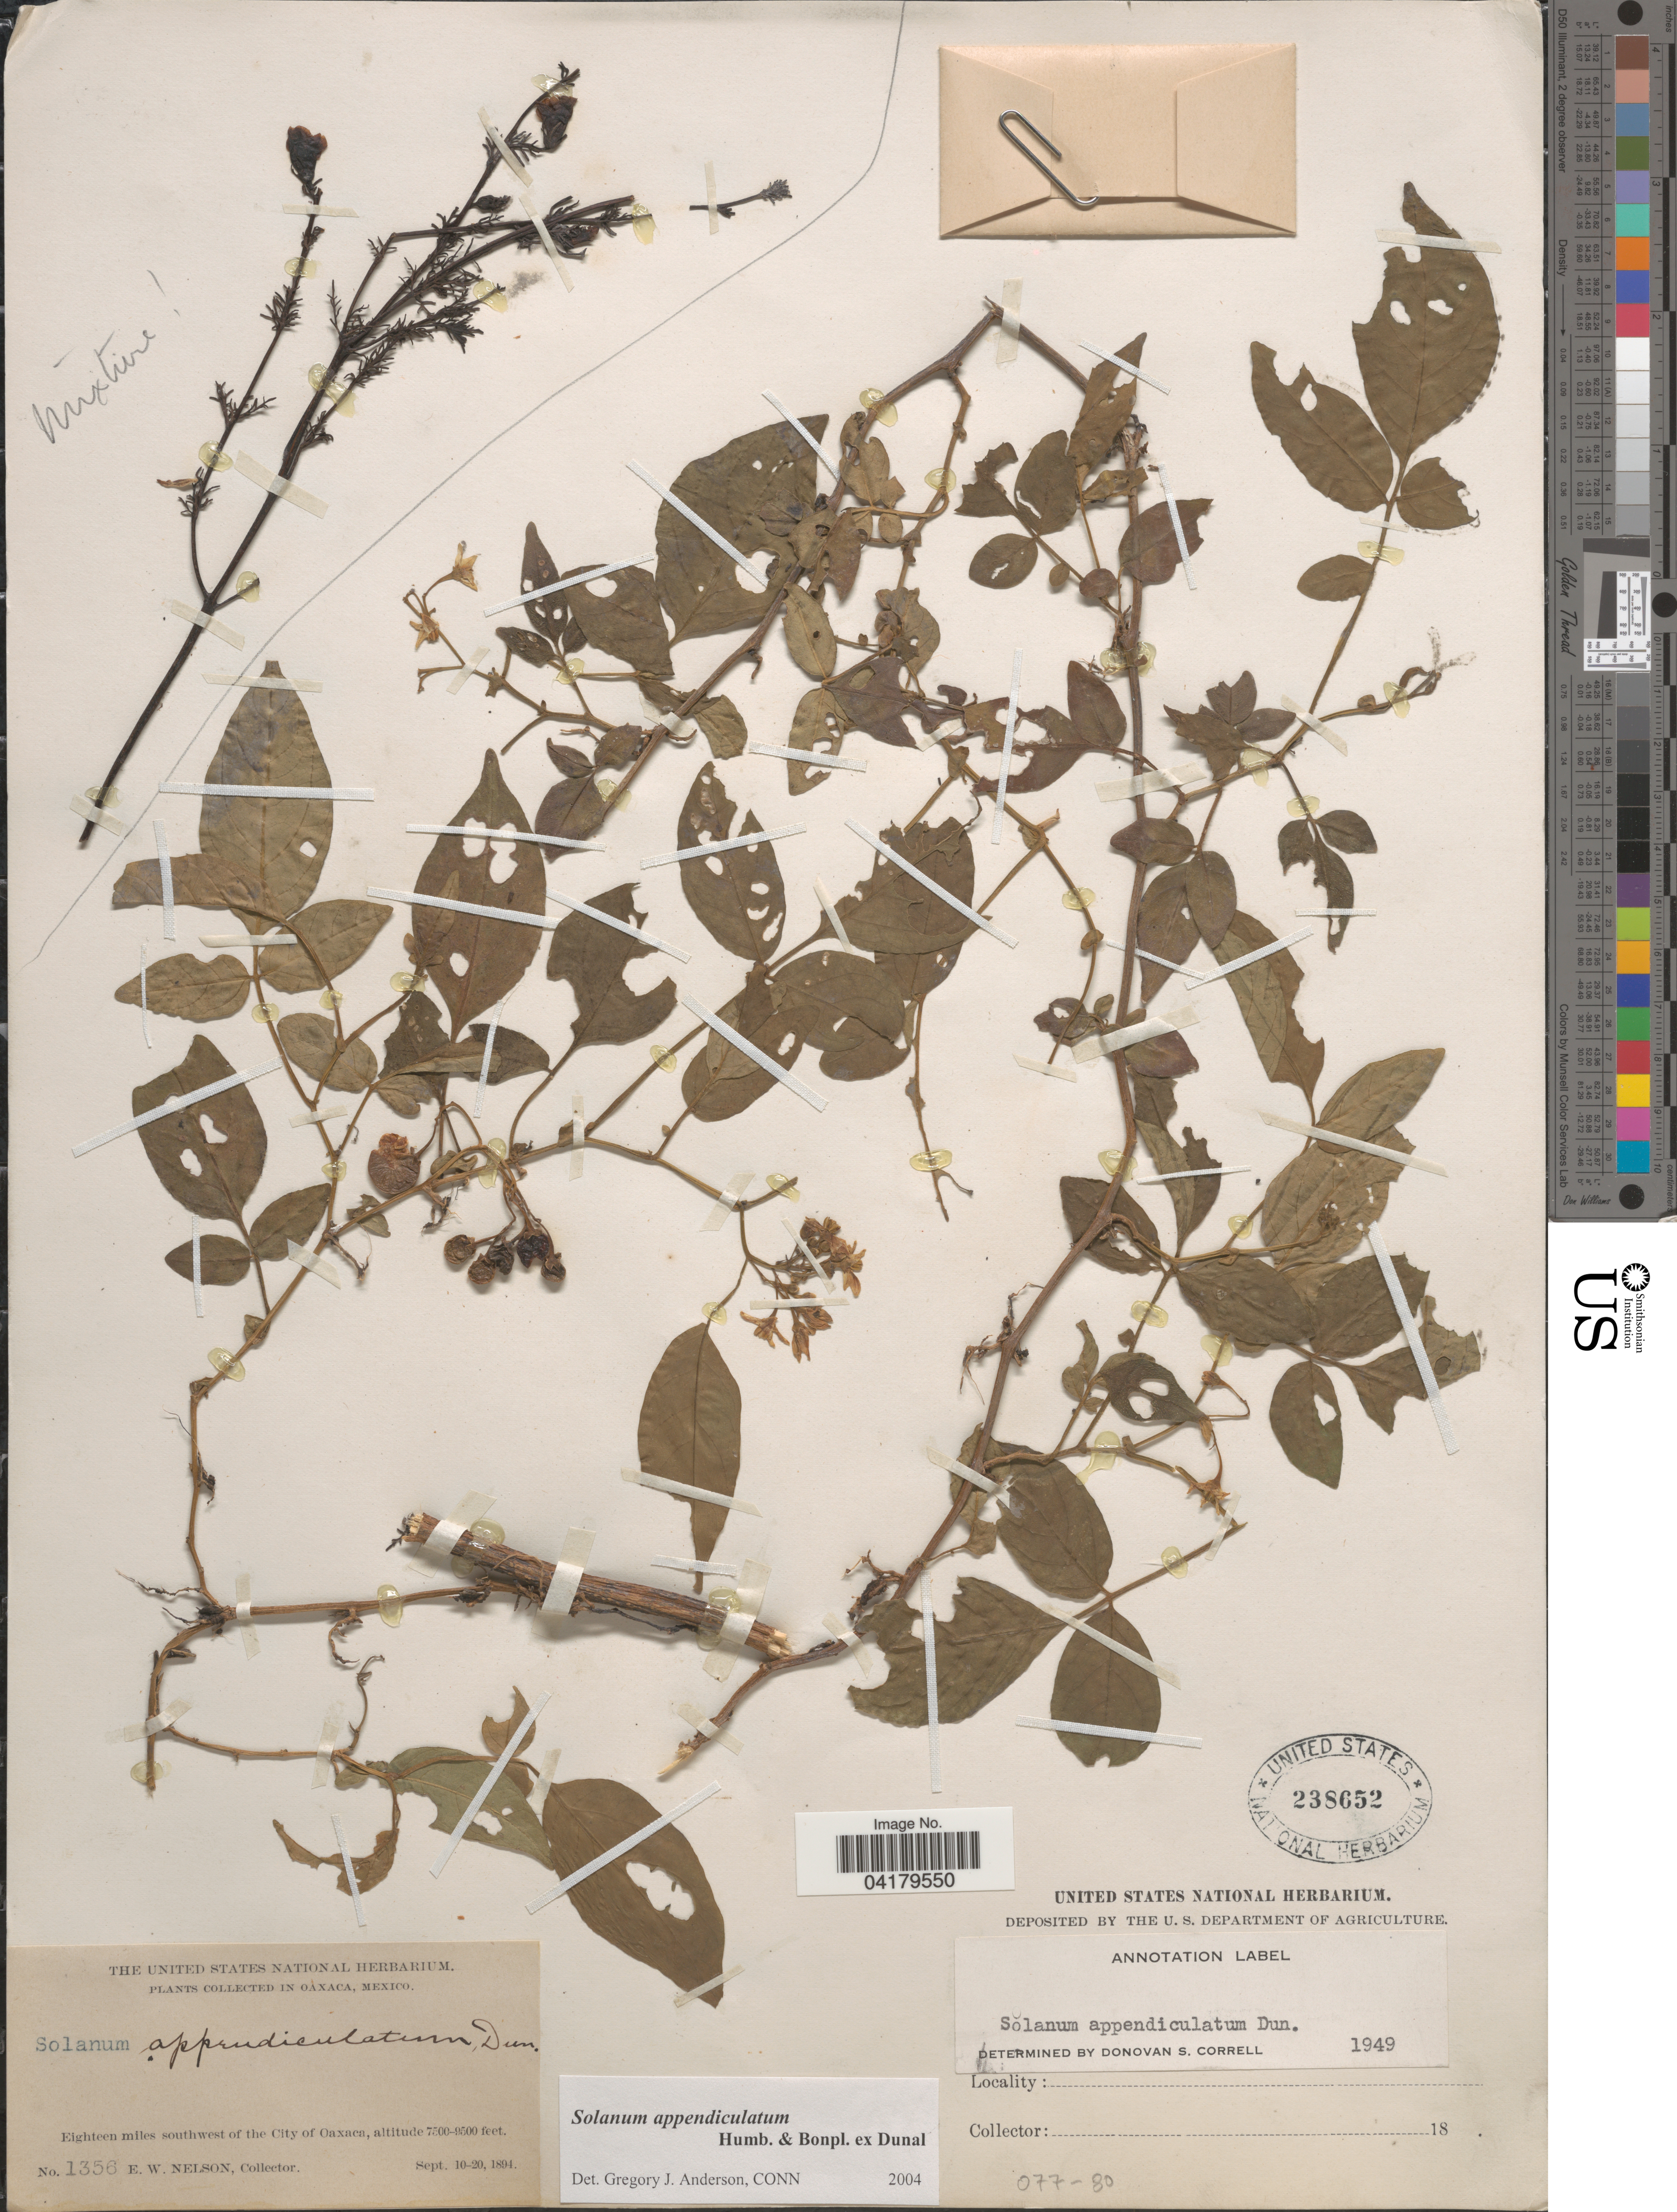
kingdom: Plantae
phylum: Tracheophyta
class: Magnoliopsida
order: Solanales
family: Solanaceae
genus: Solanum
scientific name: Solanum appendiculatum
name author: Humb. & Bonpl. ex Dunal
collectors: E. W. Nelson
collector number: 1356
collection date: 1894-09-10/1894-09-20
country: Mexico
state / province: Oaxaca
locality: Eighteen miles southwest of the City of Oaxaca.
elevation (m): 2286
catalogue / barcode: US 238652